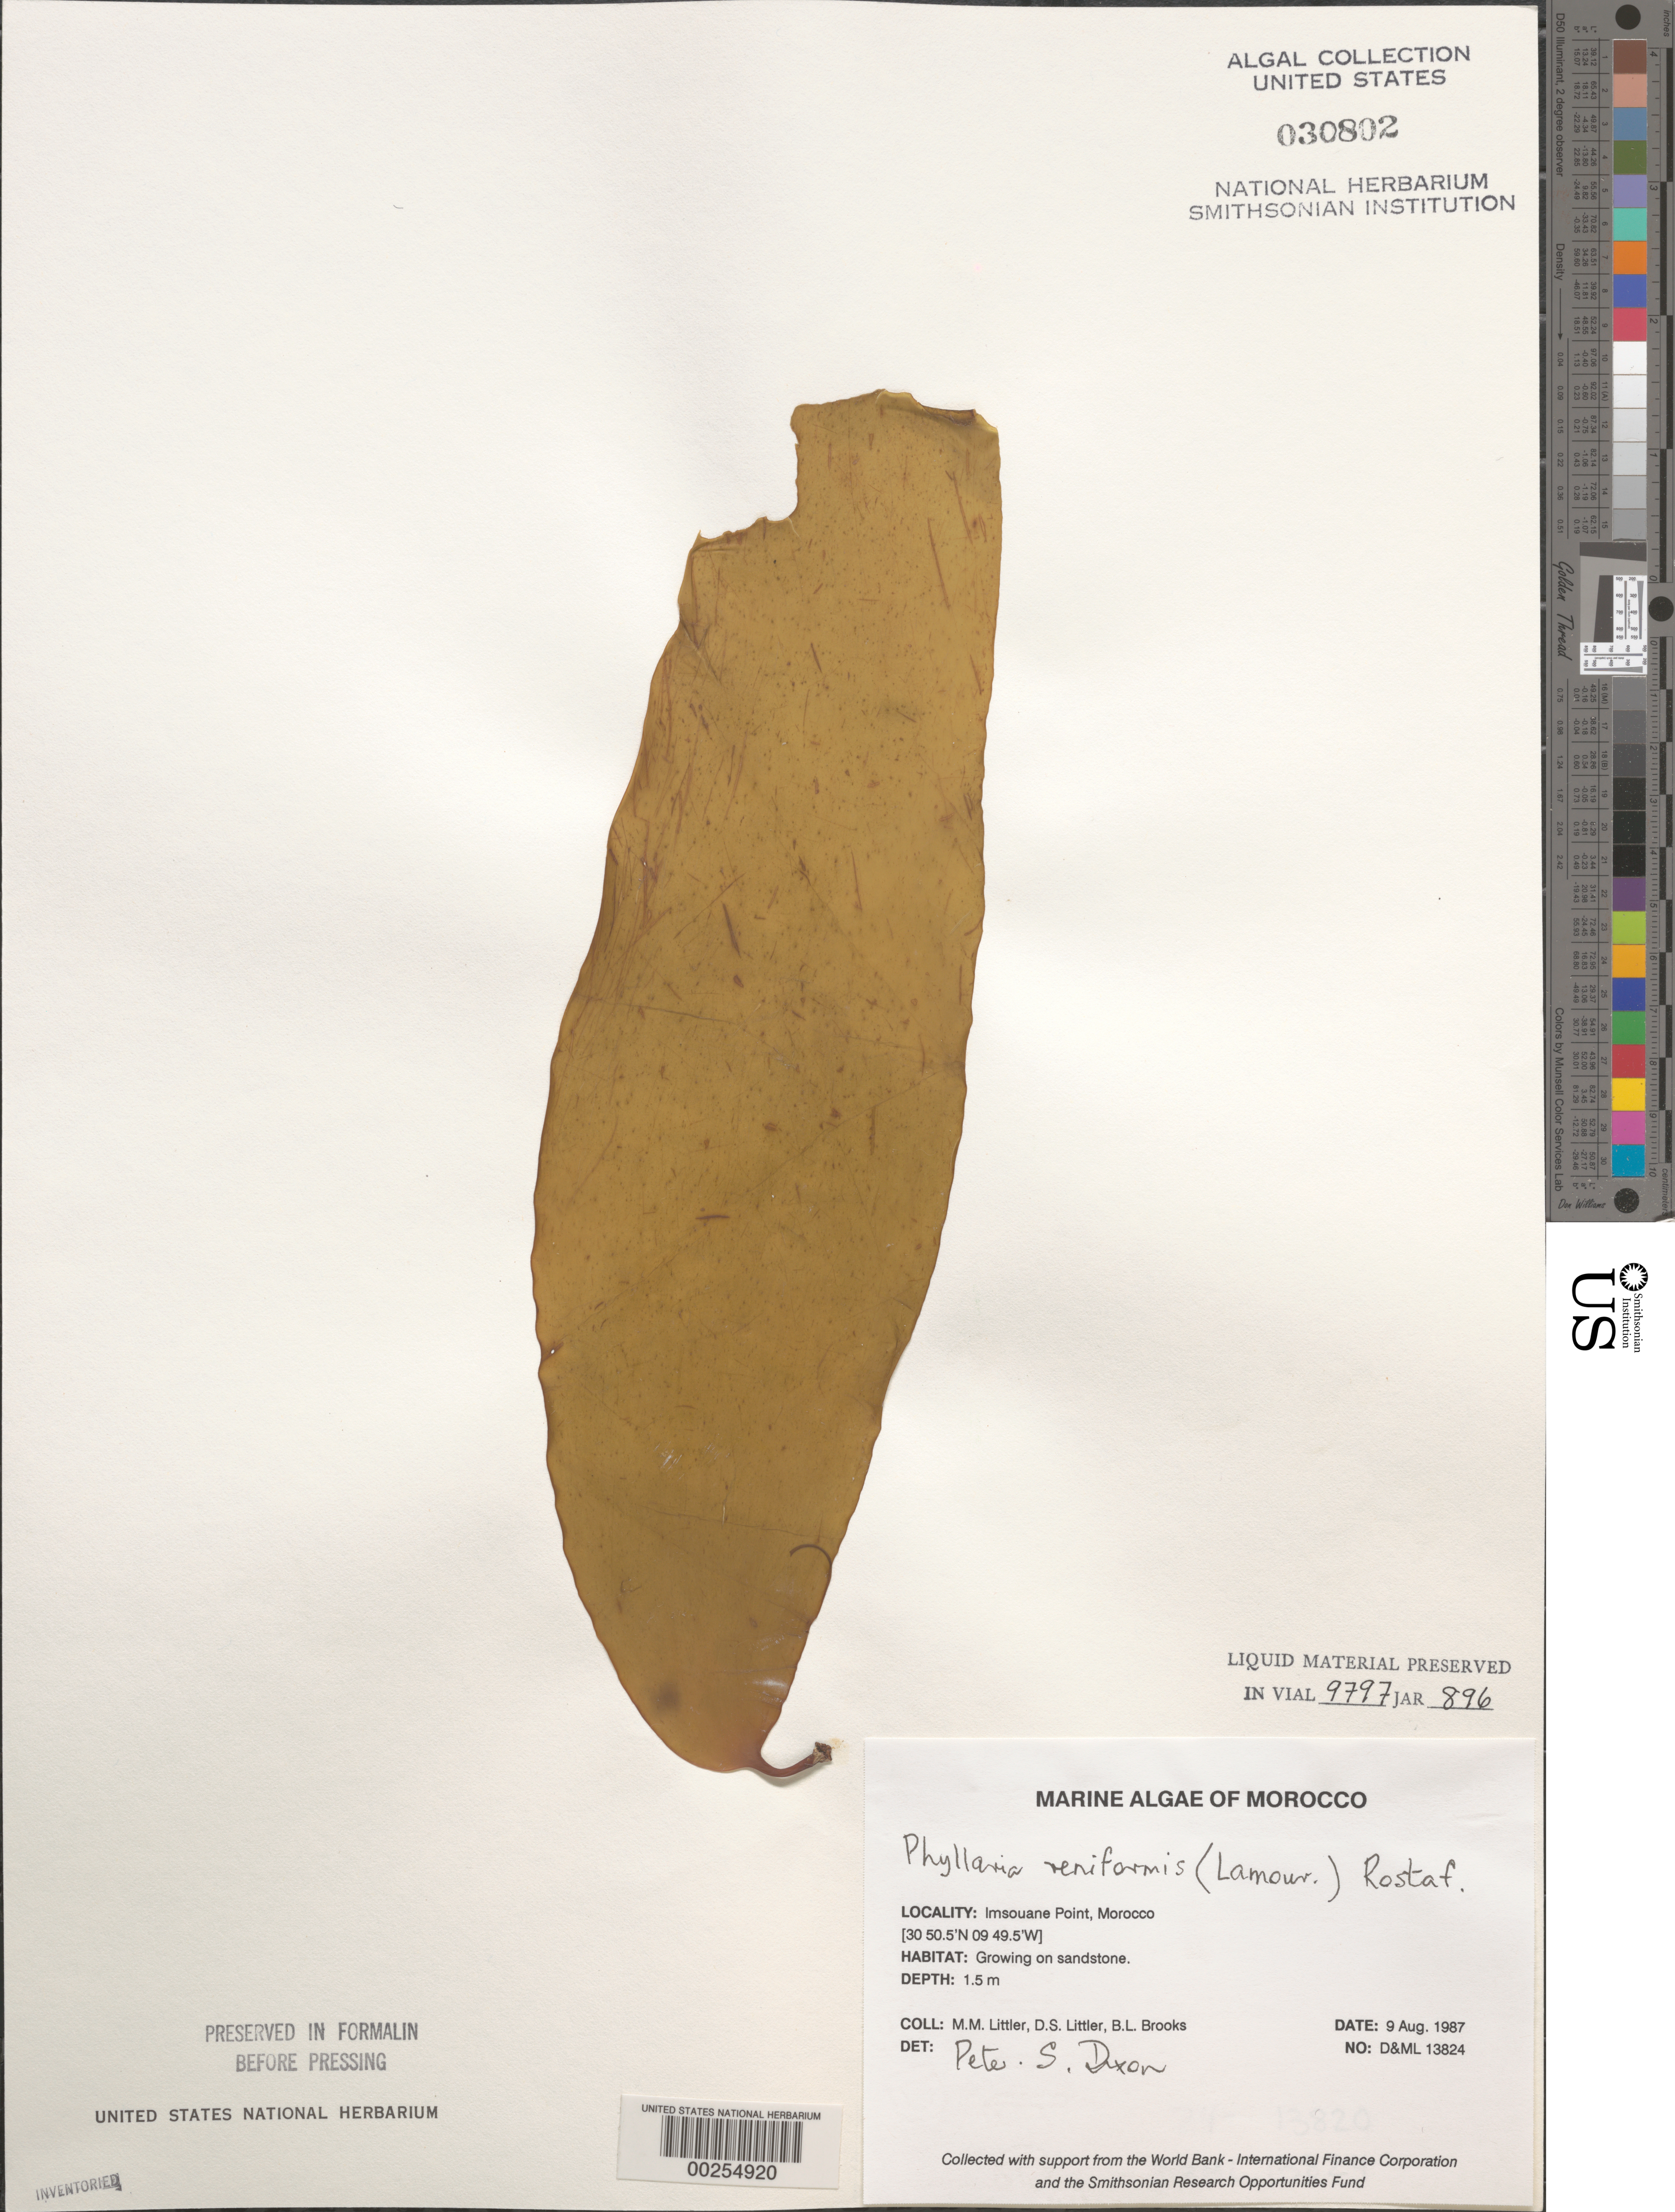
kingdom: Chromista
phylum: Ochrophyta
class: Phaeophyceae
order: Tilopteridales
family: Phyllariaceae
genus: Phyllariopsis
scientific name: Phyllariopsis brevipes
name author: (C. Agardh) E.C. Henry & South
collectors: M. M. Littler, D. S. Littler & B. Brooks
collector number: D&ML 13824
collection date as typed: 09 Aug 1987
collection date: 1987-08-09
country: Morocco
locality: Imsouane Point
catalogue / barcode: US 30802